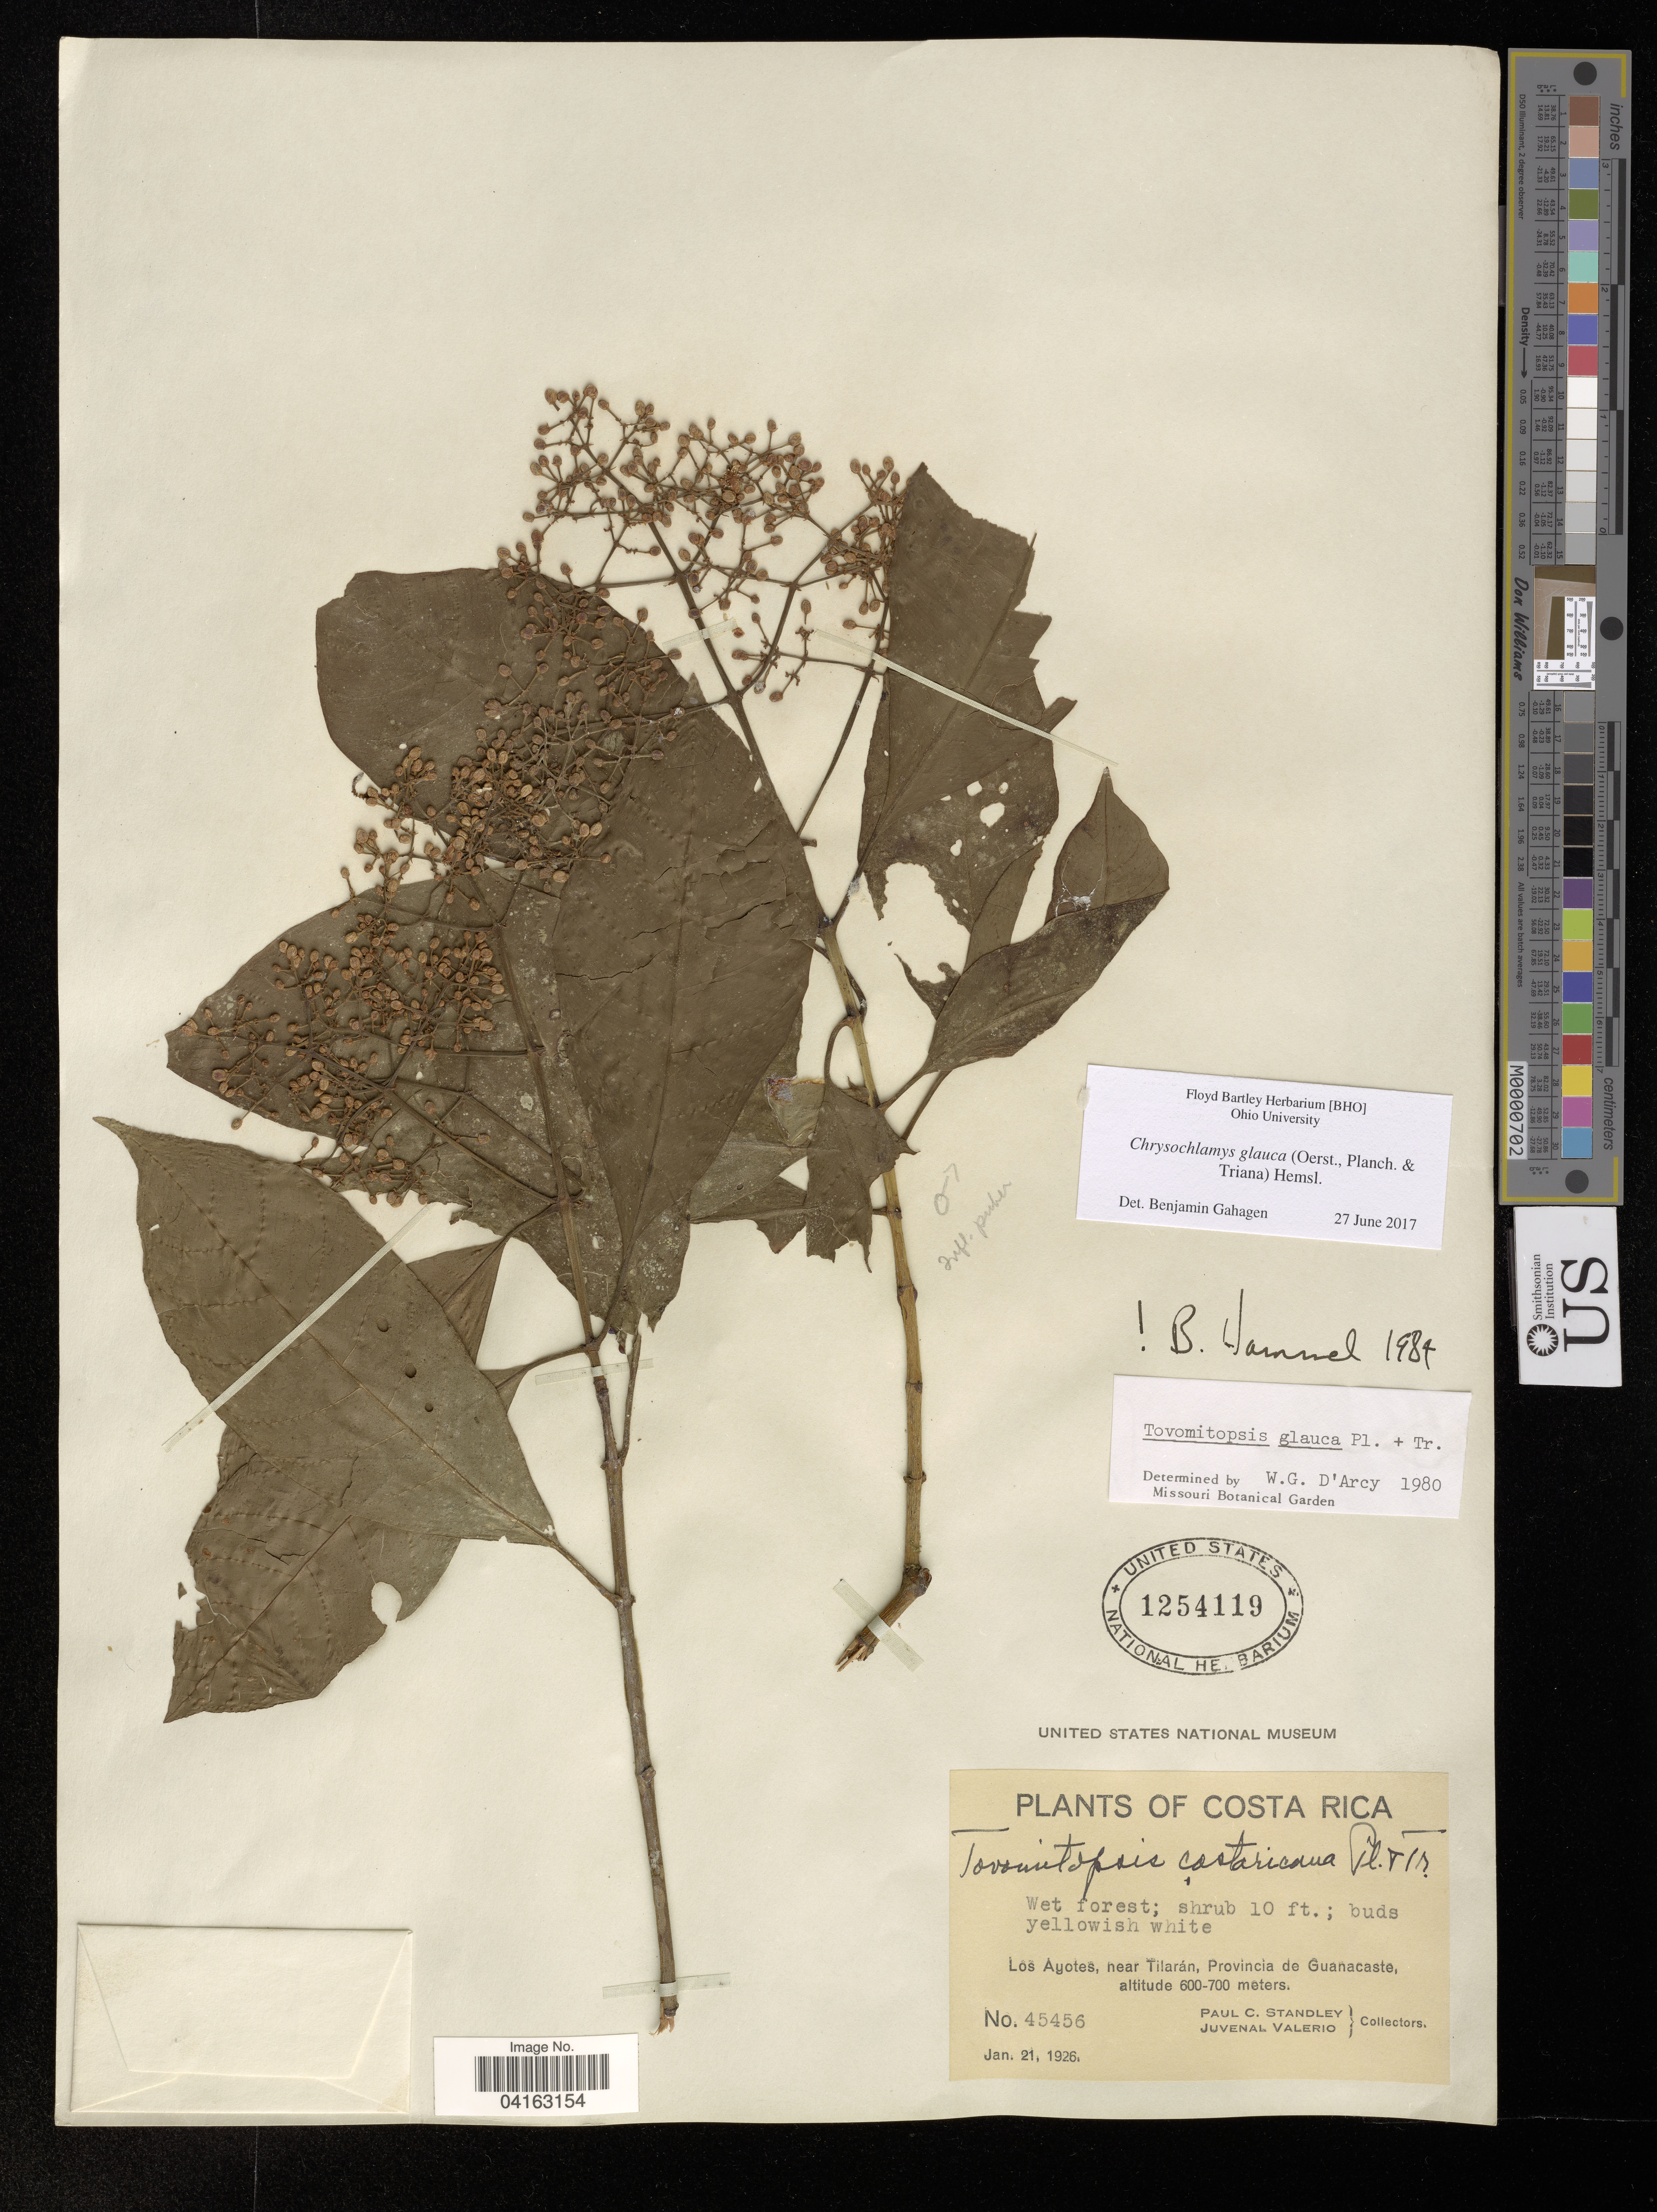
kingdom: Plantae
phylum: Tracheophyta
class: Magnoliopsida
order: Malpighiales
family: Clusiaceae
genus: Chrysochlamys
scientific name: Chrysochlamys glauca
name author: (Oerst. ex Planch. & Triana) Hemsl.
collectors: P. C. Standley & J. Valerio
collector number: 45456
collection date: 1926-01-21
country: Costa Rica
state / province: Guanacaste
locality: Los Ayotes, near Tilarán, Provincia de Guanacaste.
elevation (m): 600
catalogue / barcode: US 1254119